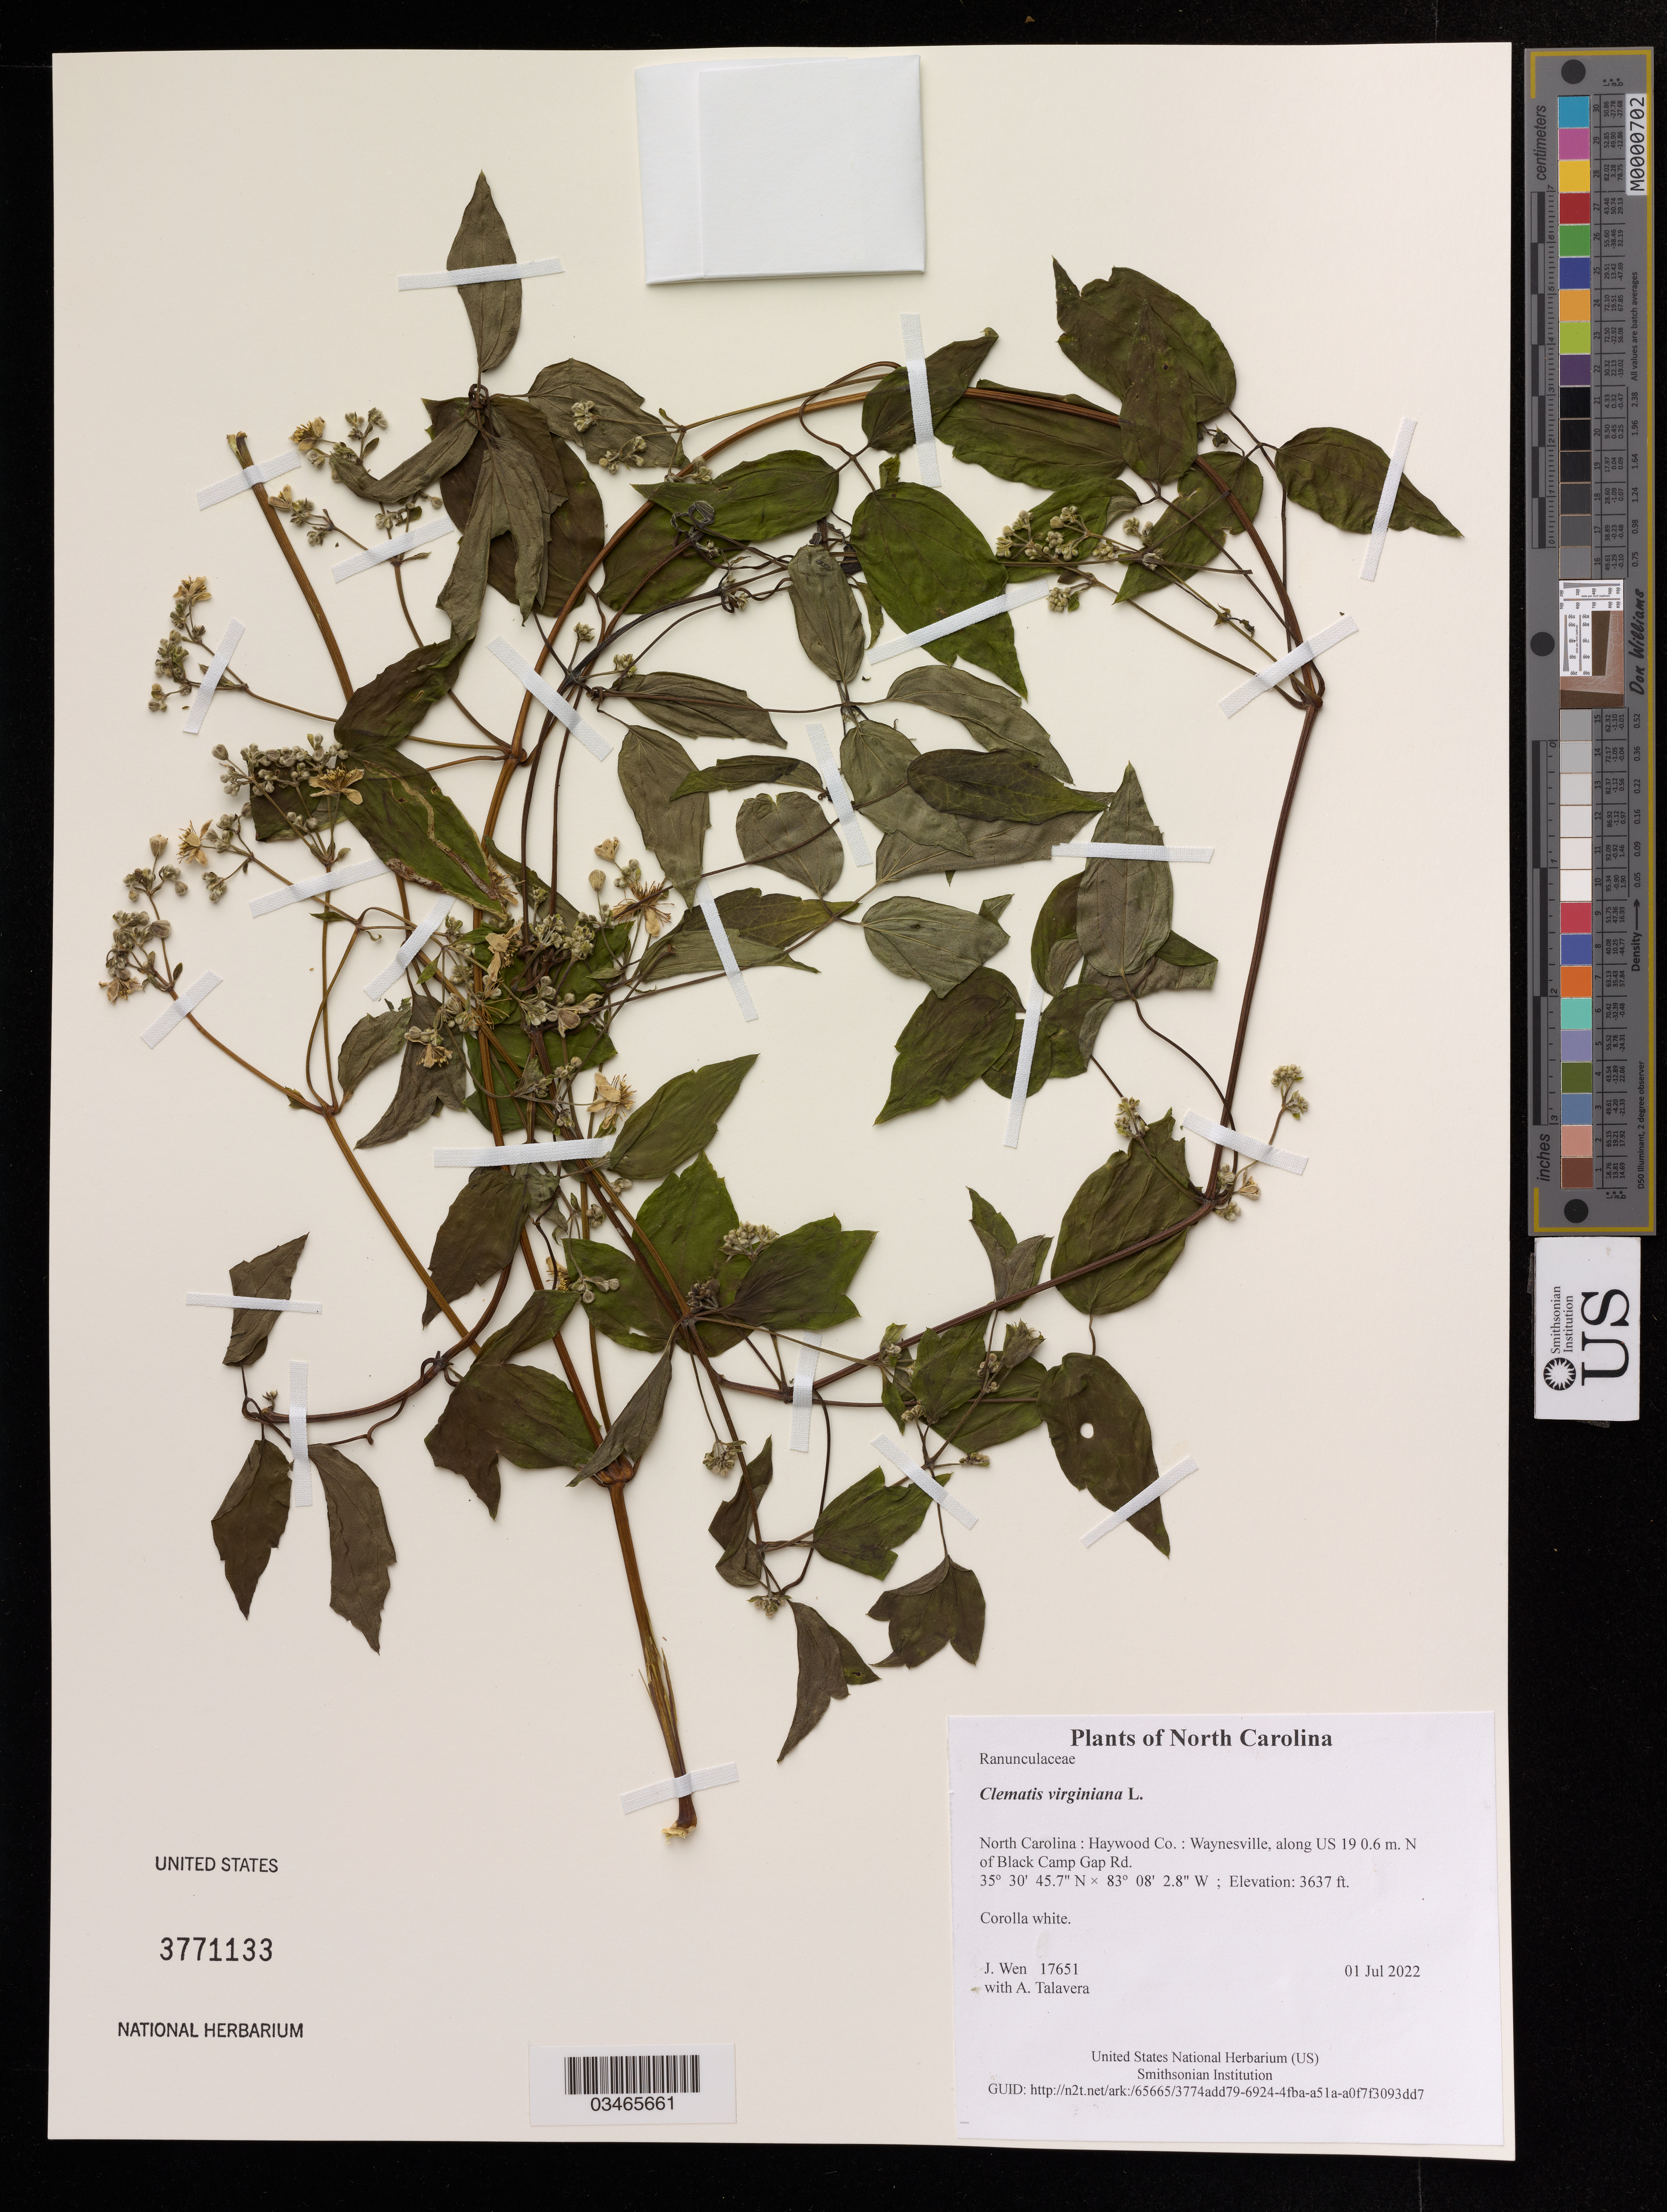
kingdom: Plantae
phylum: Tracheophyta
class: Magnoliopsida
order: Ranunculales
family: Ranunculaceae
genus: Clematis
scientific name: Clematis virginiana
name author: L.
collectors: J. Wen & A. Talavera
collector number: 17651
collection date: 2022-07-01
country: United States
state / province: North Carolina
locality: Haywood Co.: Waynesville, along US 19 0.6 m. N of Black Camp Gap Rd.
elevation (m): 1109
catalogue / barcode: US 3771133